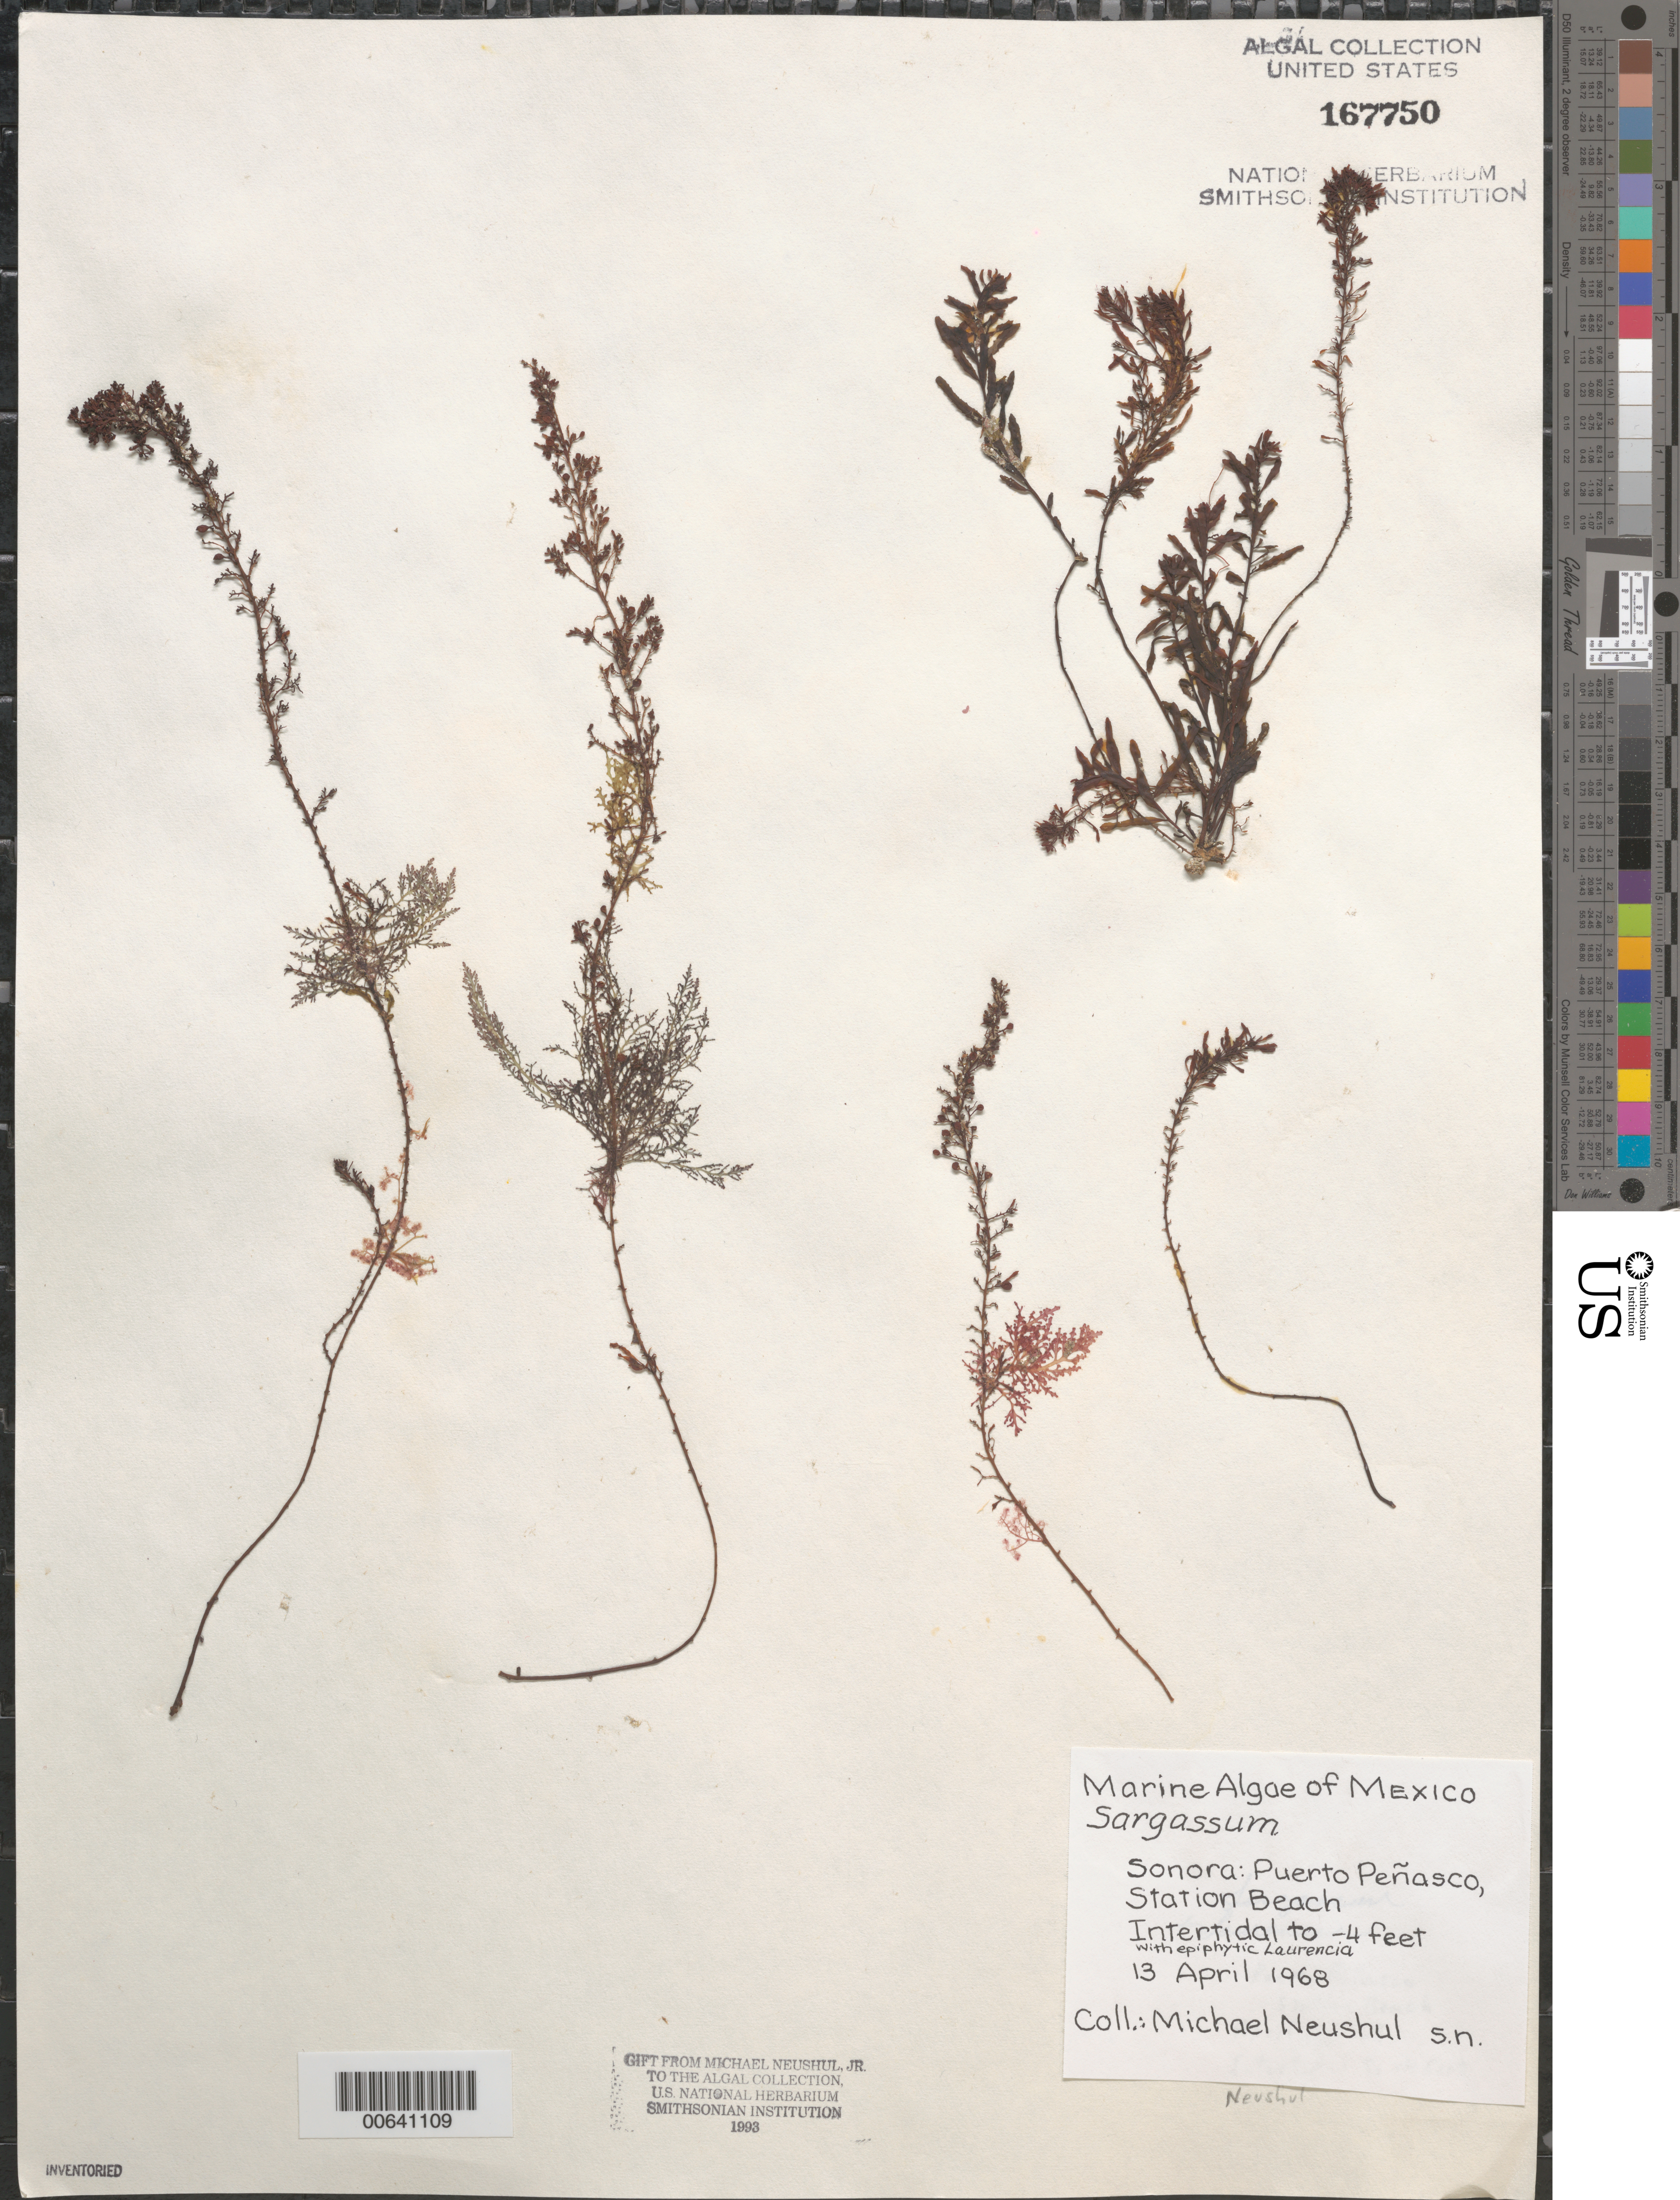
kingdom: Chromista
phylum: Ochrophyta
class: Phaeophyceae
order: Fucales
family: Sargassaceae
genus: Sargassum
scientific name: Sargassum sp.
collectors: M. Neushul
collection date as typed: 13 Apr 1968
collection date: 1968-04-13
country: Mexico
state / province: Sonora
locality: Puerto Penasco, Playa Estacion (Station Beach)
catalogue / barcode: US 167750